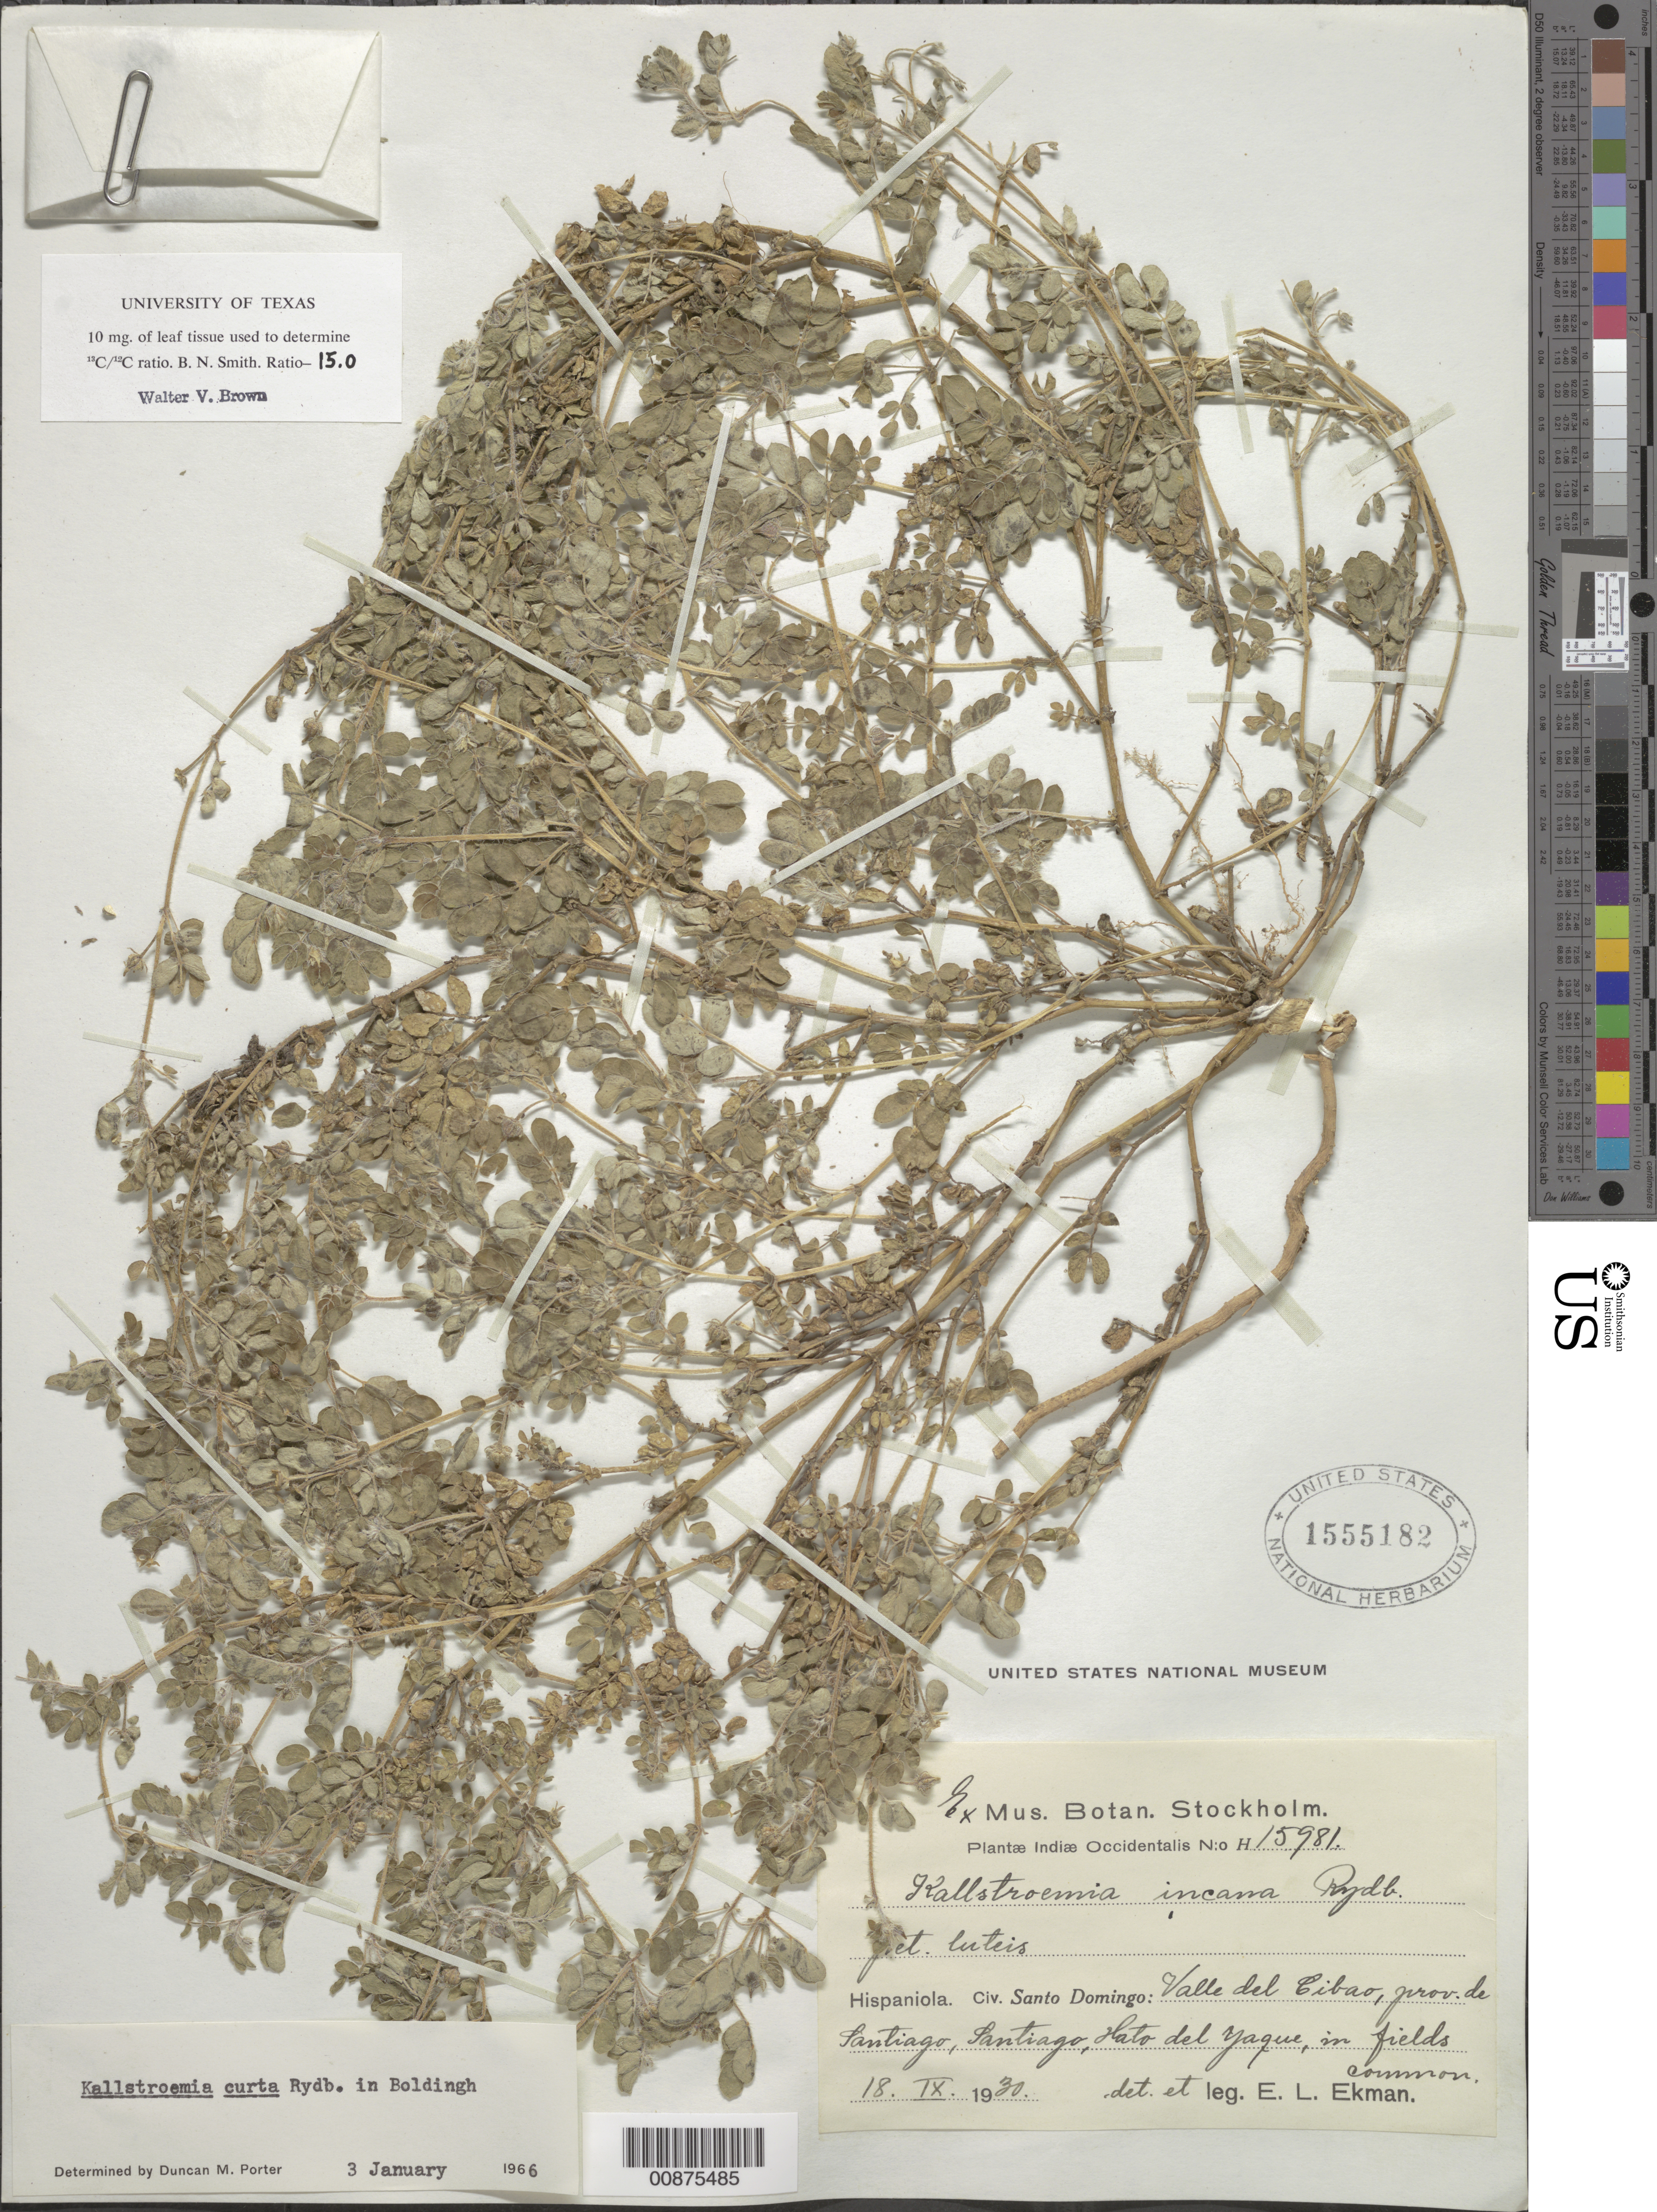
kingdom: Plantae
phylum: Tracheophyta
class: Magnoliopsida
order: Zygophyllales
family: Zygophyllaceae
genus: Kallstroemia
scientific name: Kallstroemia curta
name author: Rydb.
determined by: Porter, D. M.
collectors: E. L. Ekman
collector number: H 15981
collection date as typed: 18 Sep 1930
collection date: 1930-09-18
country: Dominican Republic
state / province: Santiago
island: Hispaniola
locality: Valle del Cibao, Santiago, Hato del Yaque.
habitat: In fields.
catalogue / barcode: US 1555182